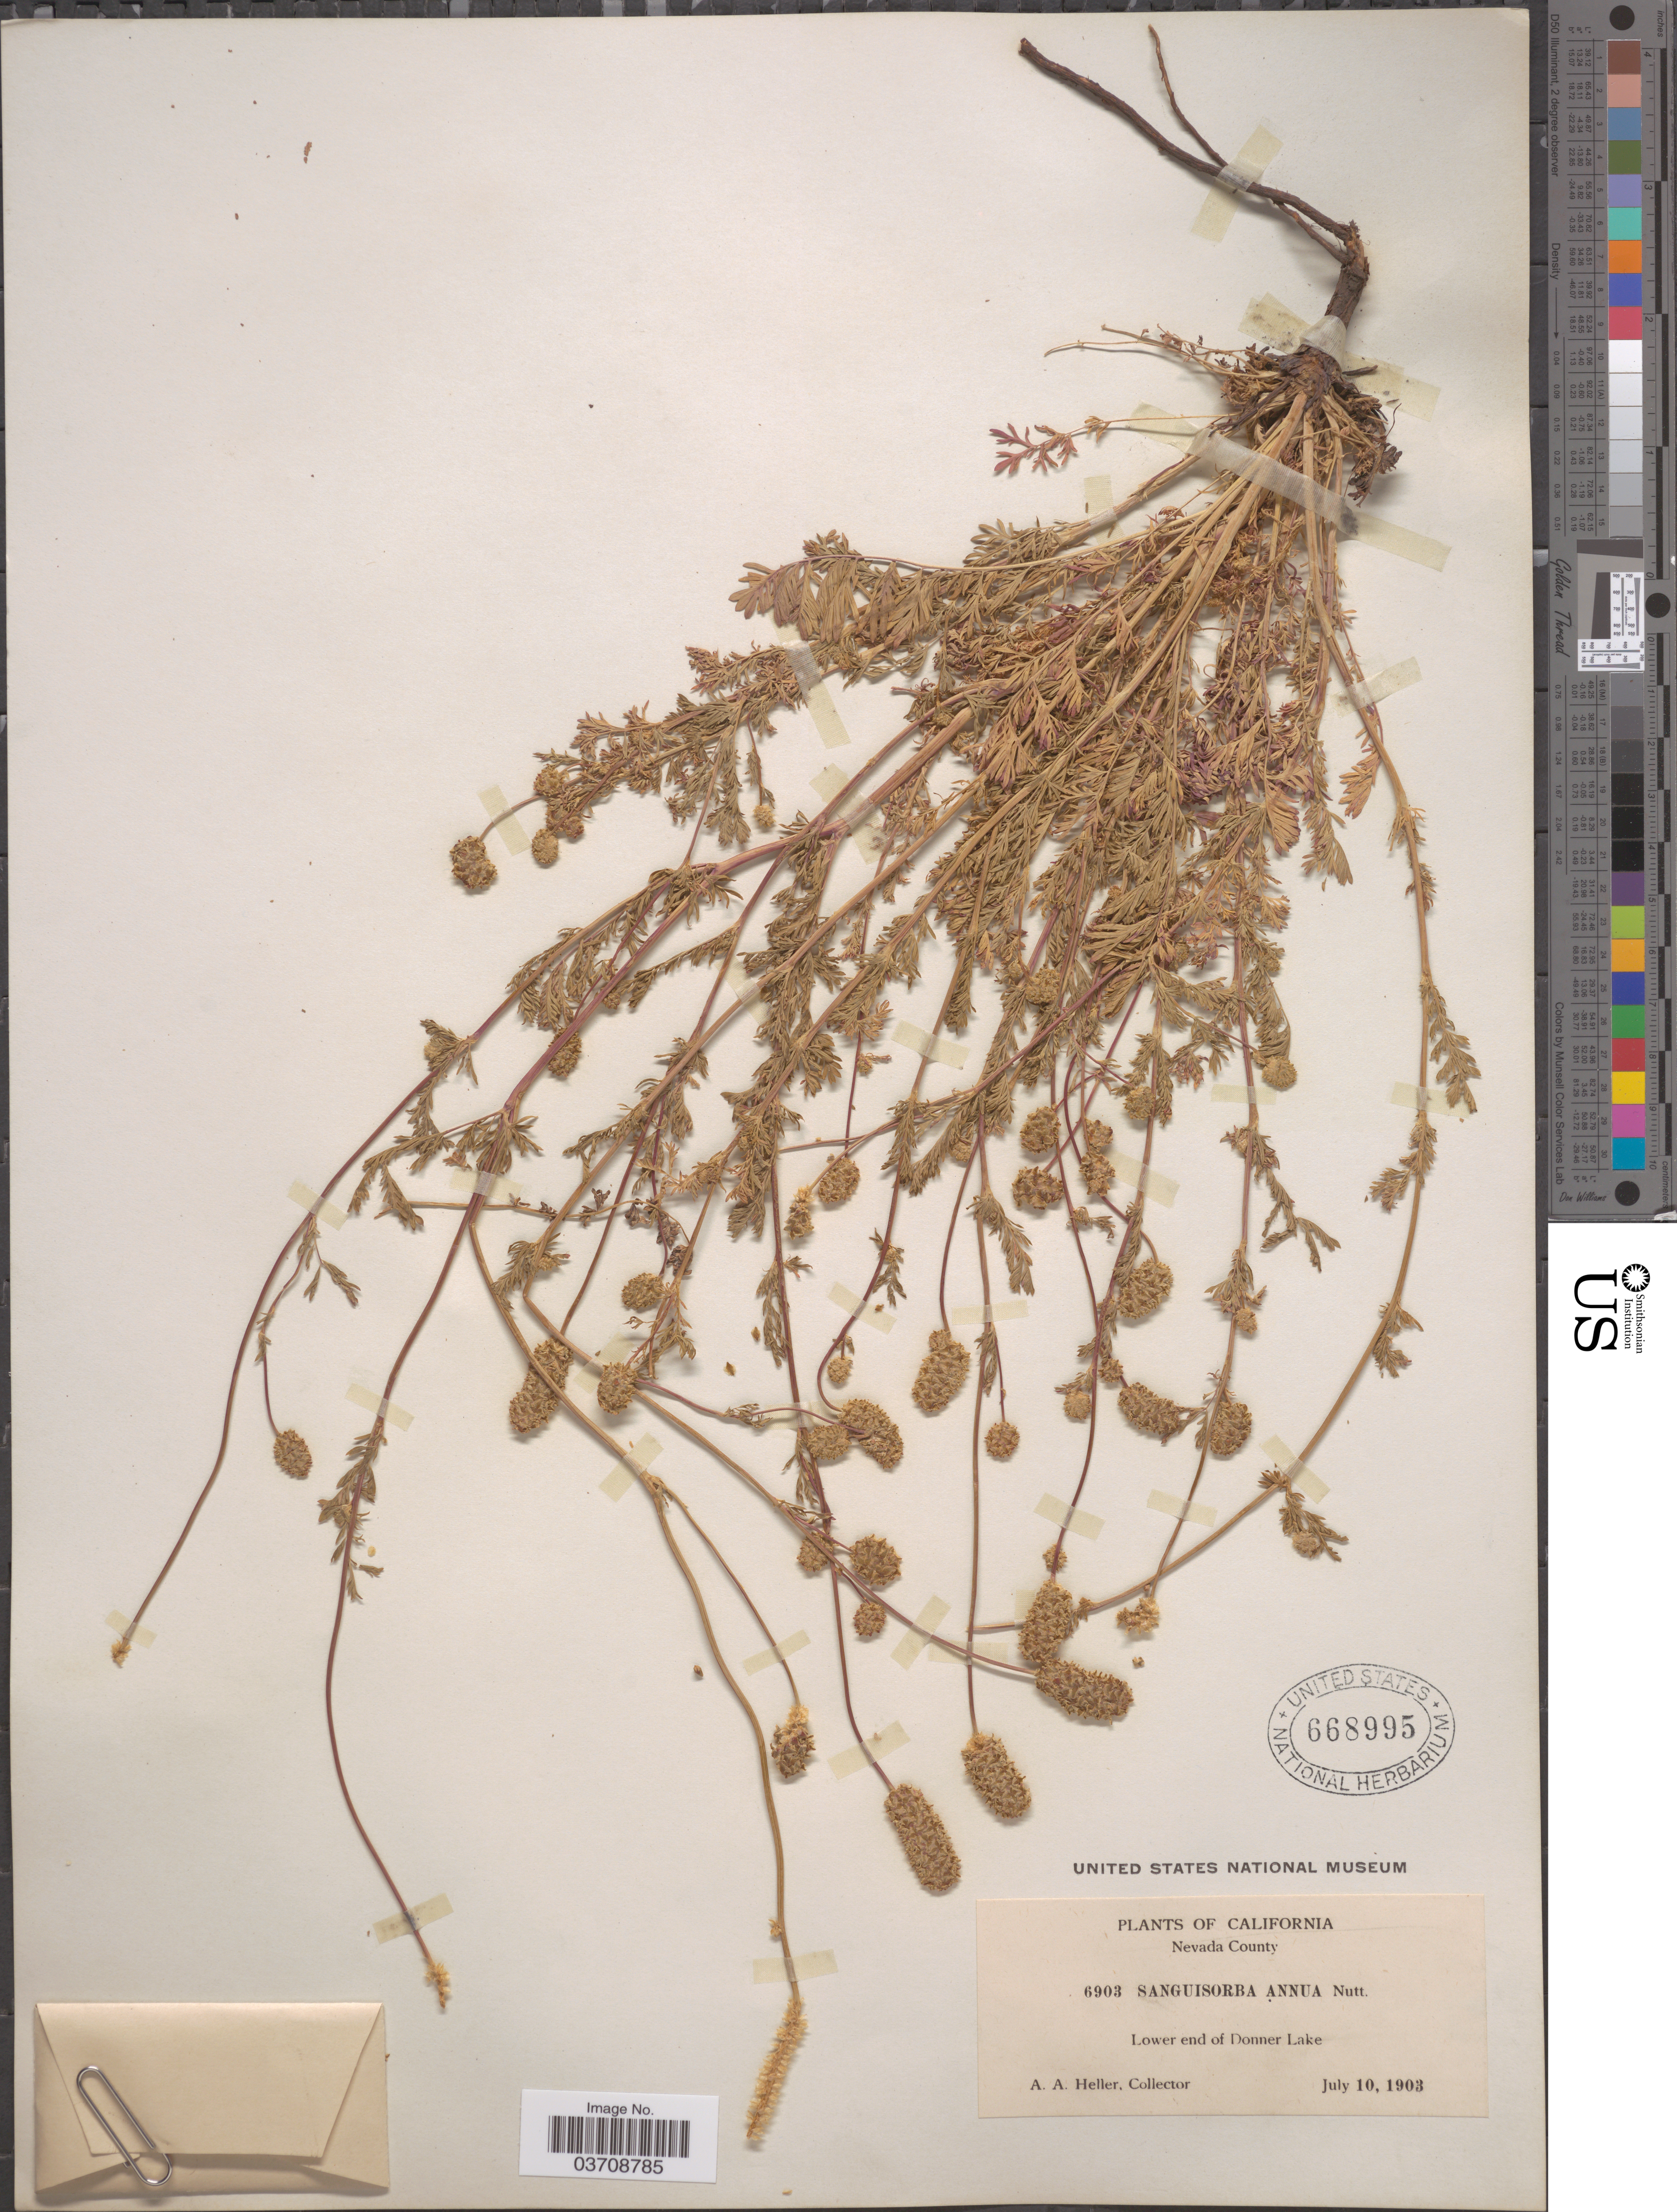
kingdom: Plantae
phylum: Tracheophyta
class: Magnoliopsida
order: Rosales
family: Rosaceae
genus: Sanguisorba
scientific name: Sanguisorba occidentalis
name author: Nutt.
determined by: Strong, Mark T., (BOT), Smithsonian Institution - National Museum of Natural History (UNITED STATES)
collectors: A. A. Heller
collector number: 6903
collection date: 1903-07-10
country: United States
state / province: California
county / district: Nevada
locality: Nevada County. Lower end of Donner Lake.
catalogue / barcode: US 668995